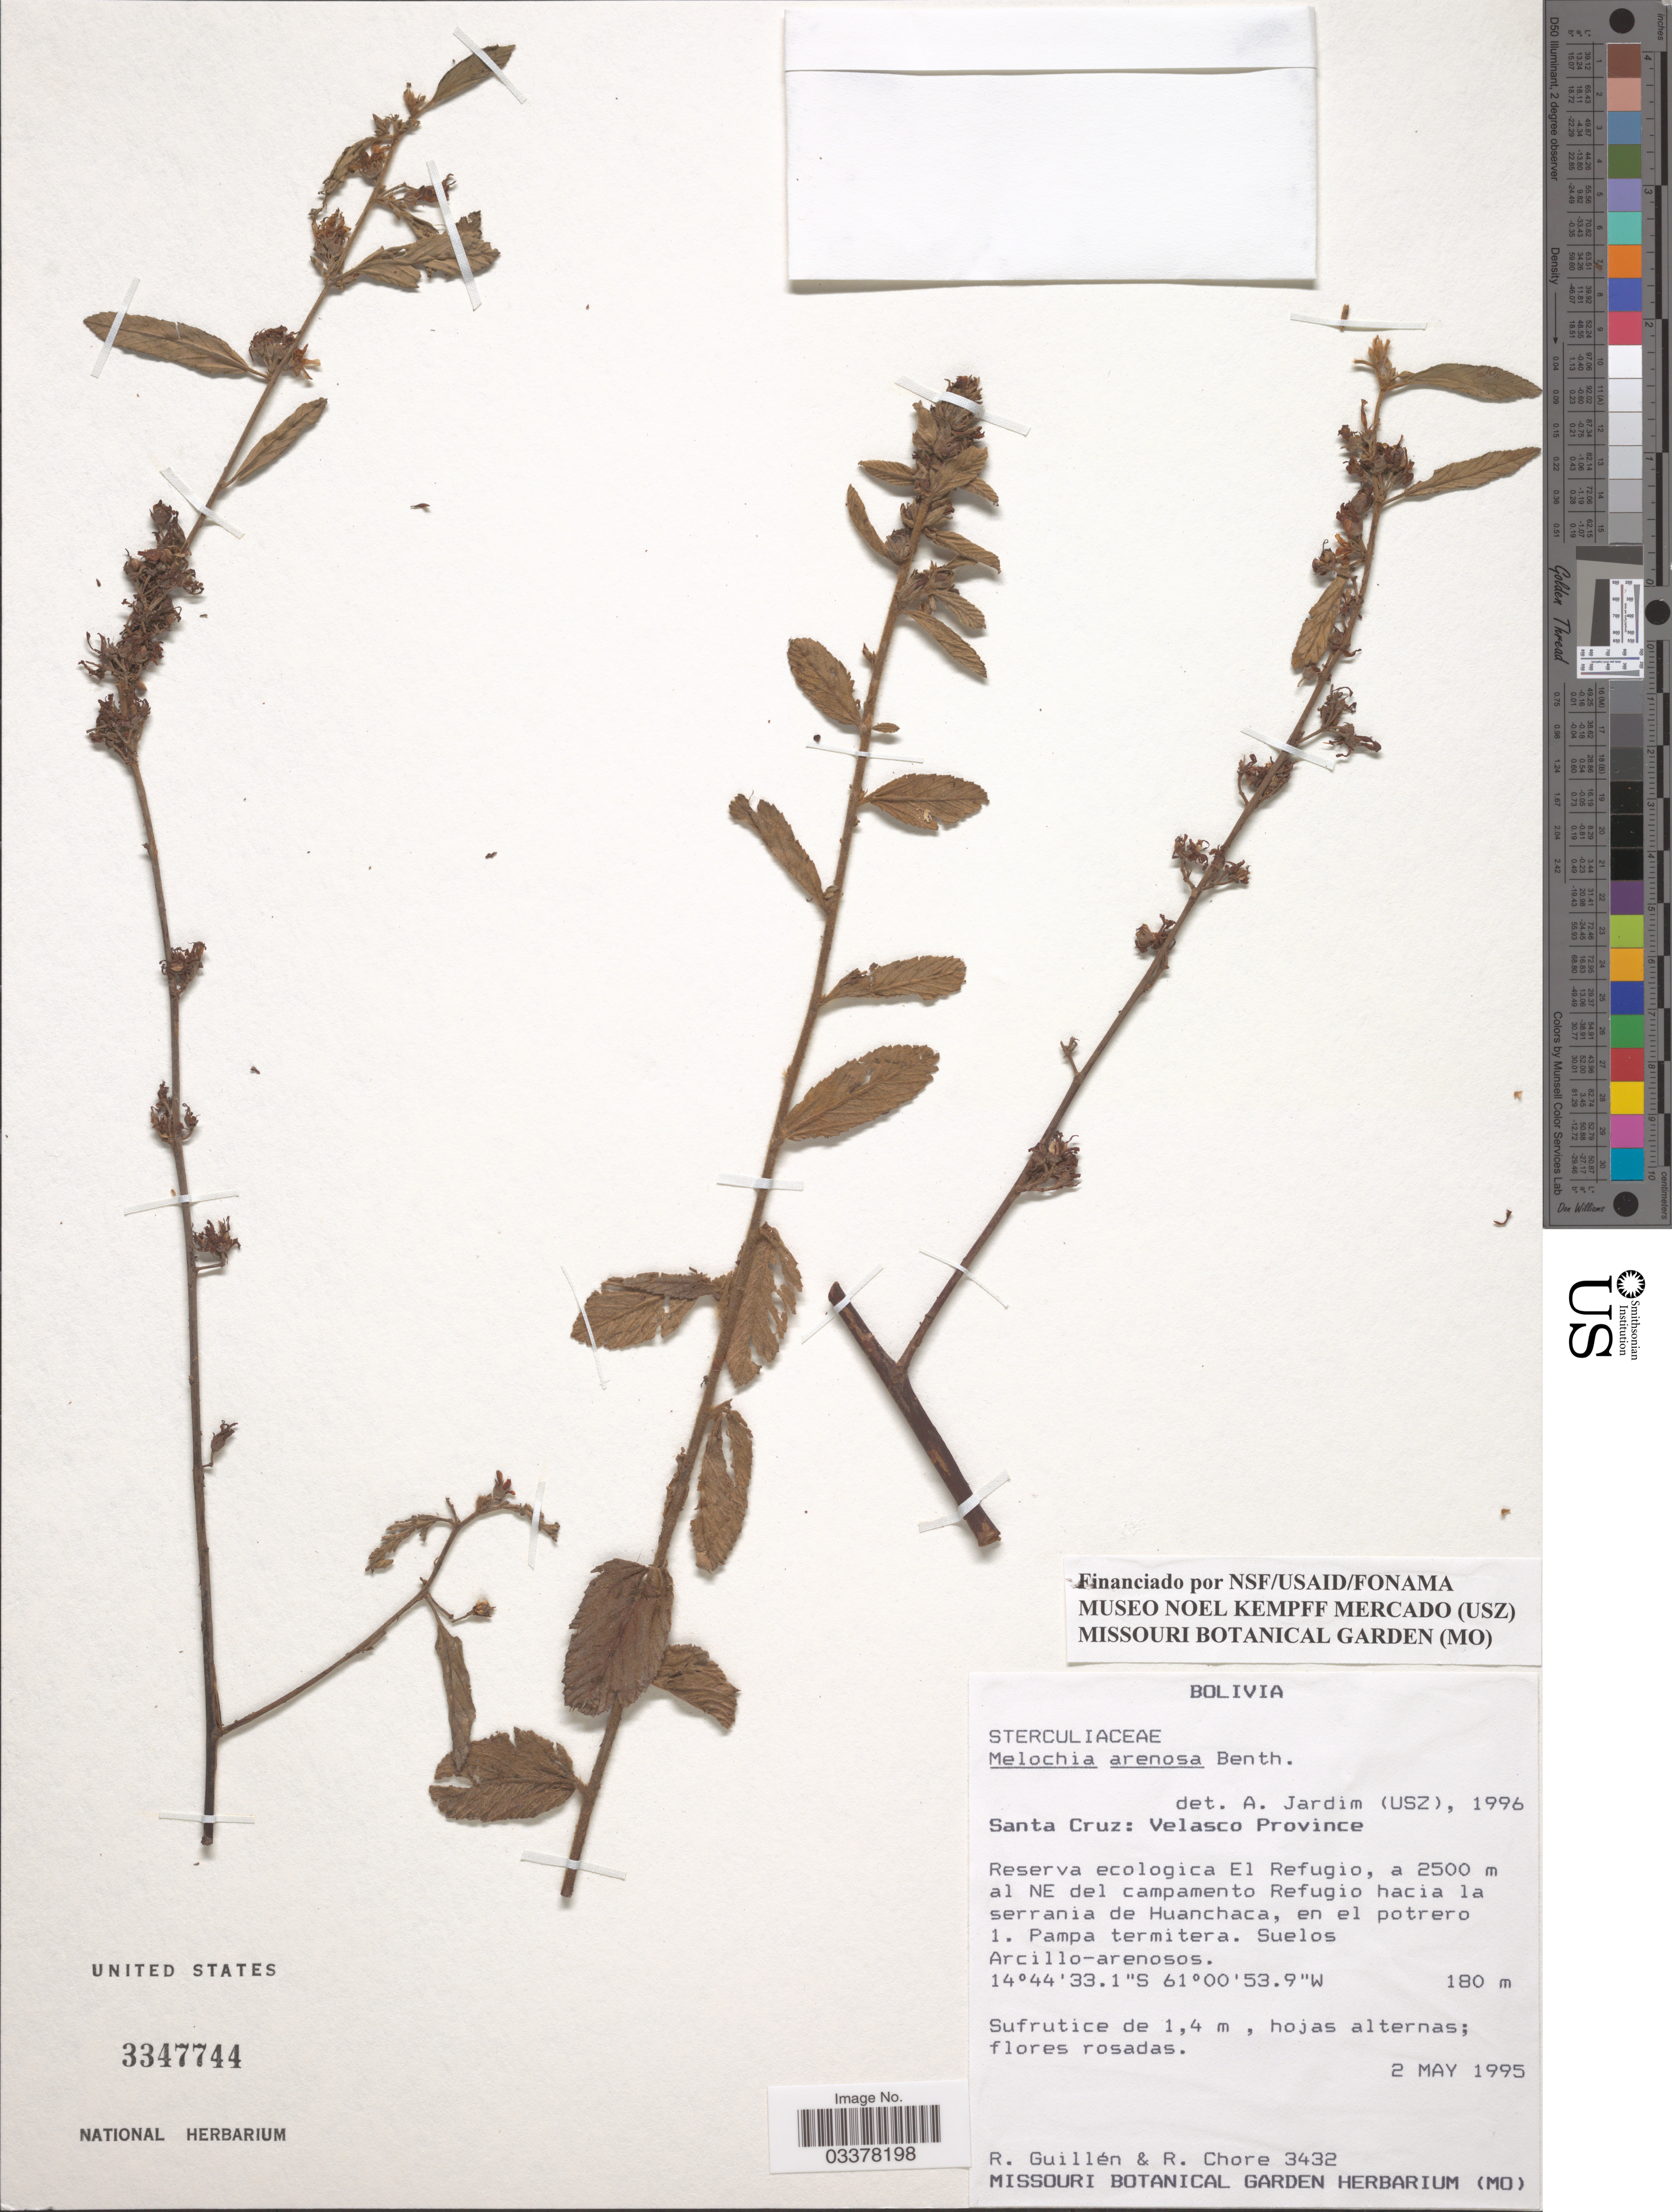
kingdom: Plantae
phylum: Tracheophyta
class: Magnoliopsida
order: Malvales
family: Malvaceae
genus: Melochia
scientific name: Melochia arenosa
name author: Benth.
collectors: R. Guillen & R. Choré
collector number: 3432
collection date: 1995-05-02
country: Bolivia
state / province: Santa Cruz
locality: Velasco Province. Reserva ecologica El Refugio, a 2500 m al NE del campamento Refugio hacia la serrania de Huanchaca, en el potrero 1.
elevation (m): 180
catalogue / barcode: US 3347744